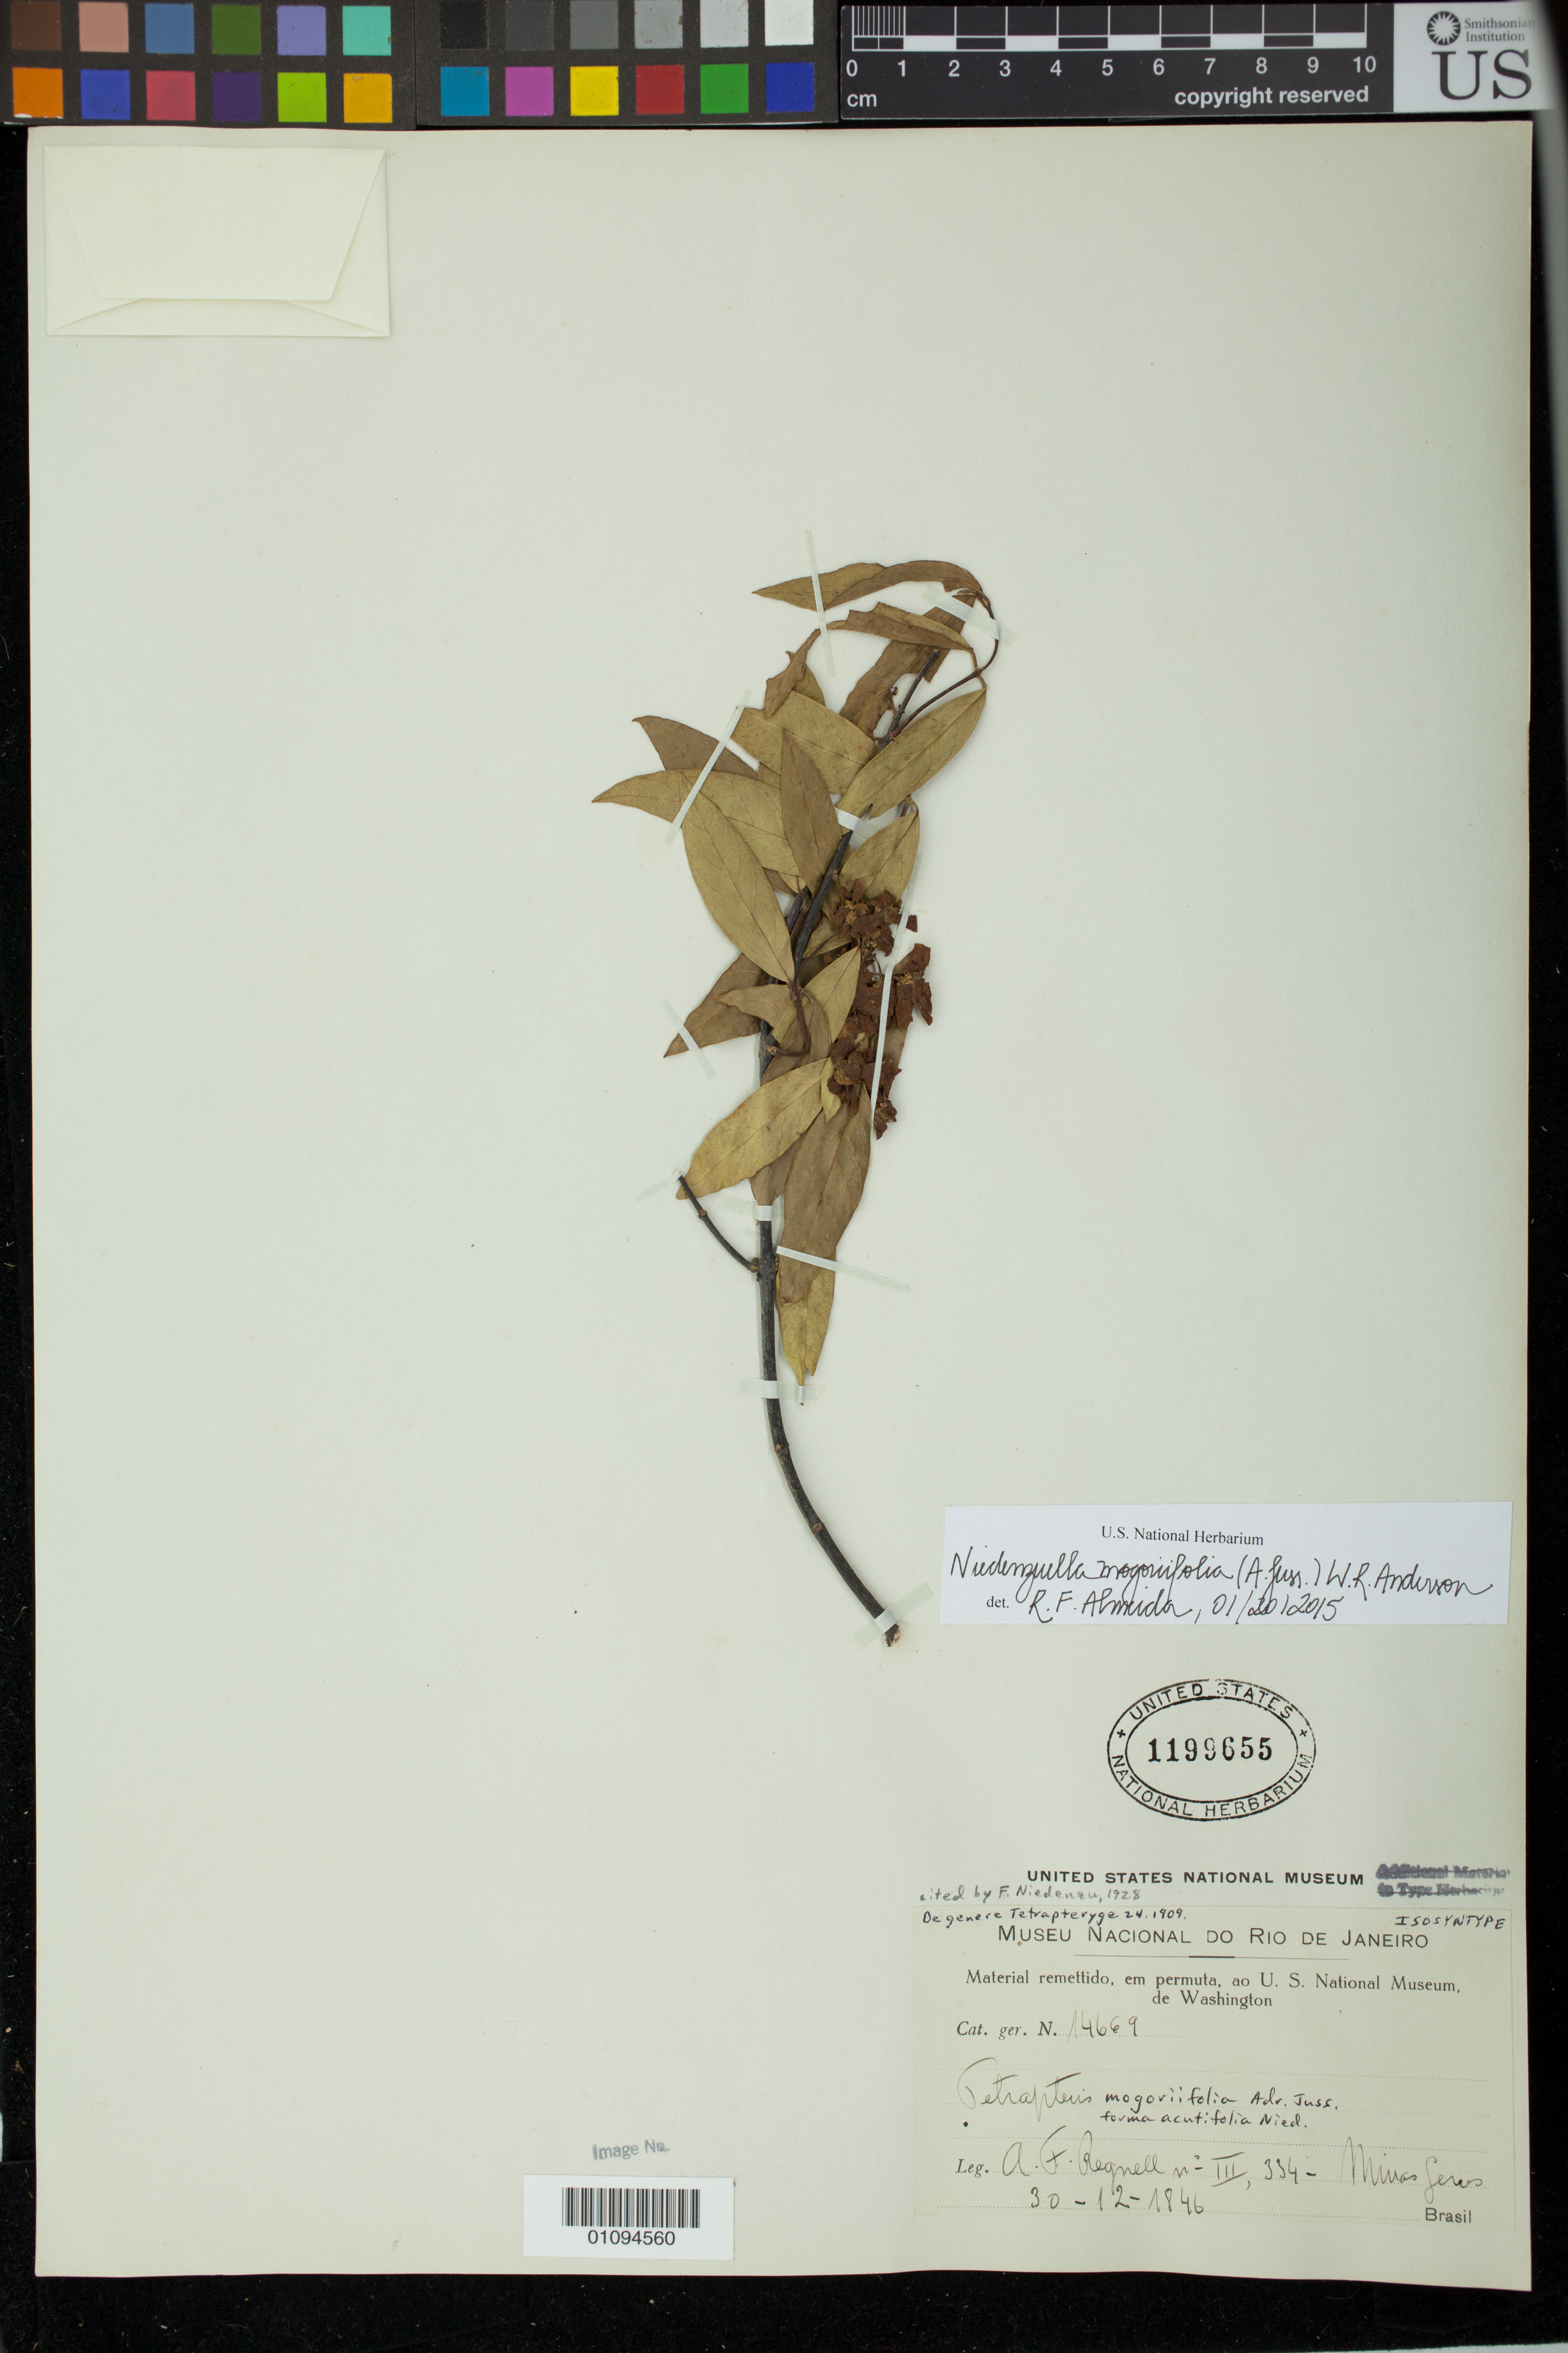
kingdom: Plantae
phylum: Tracheophyta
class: Magnoliopsida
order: Malpighiales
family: Malpighiaceae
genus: Tetrapterys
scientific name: Tetrapterys mogoriifolia f. acutifolia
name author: Nied.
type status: Isosyntype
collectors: A. F. Regnell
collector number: III 334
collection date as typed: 30 Dec 1846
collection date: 1846-12-30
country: Brazil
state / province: Minas Gerais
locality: Caldas.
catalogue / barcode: US 1199655